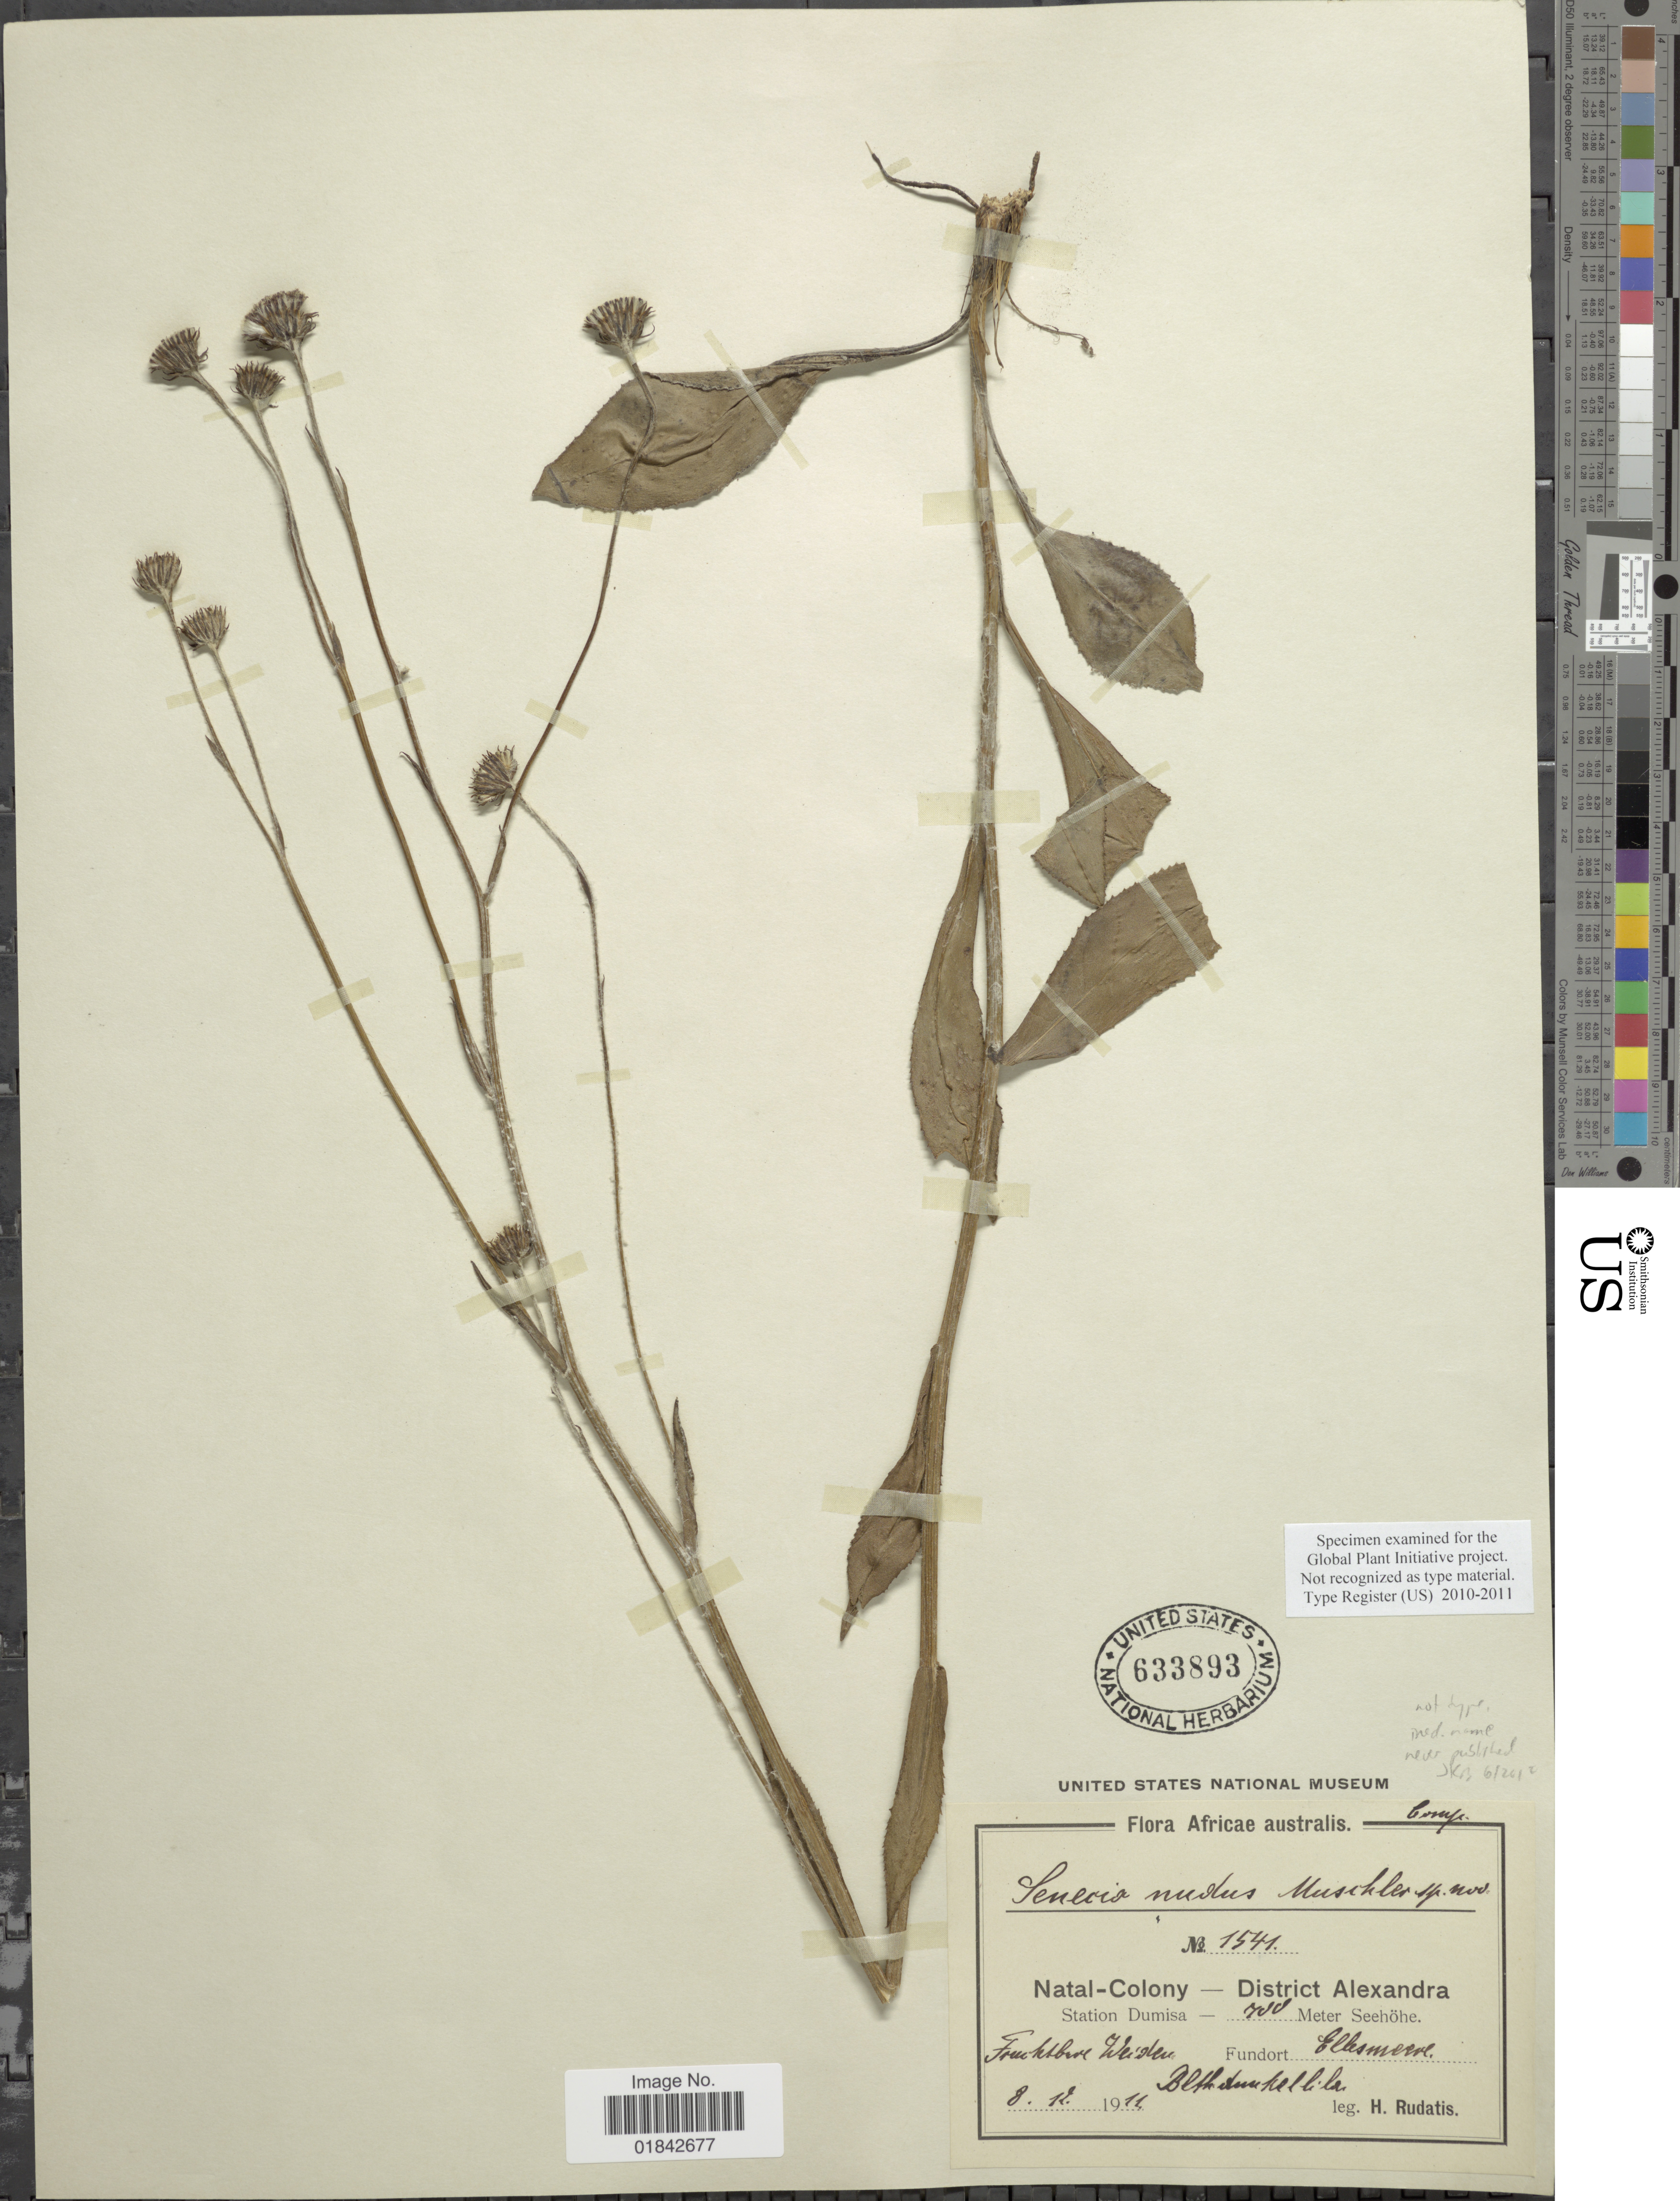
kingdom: Plantae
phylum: Tracheophyta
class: Magnoliopsida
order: Asterales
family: Asteraceae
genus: Senecio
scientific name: Senecio sp.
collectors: H. Rudatis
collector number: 1541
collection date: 1911-12-08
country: South Africa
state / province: KwaZulu-Natal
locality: Natal, Colony, District Alexandra, Station Dumisa, Fundort Ellesmeere.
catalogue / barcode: US 633893